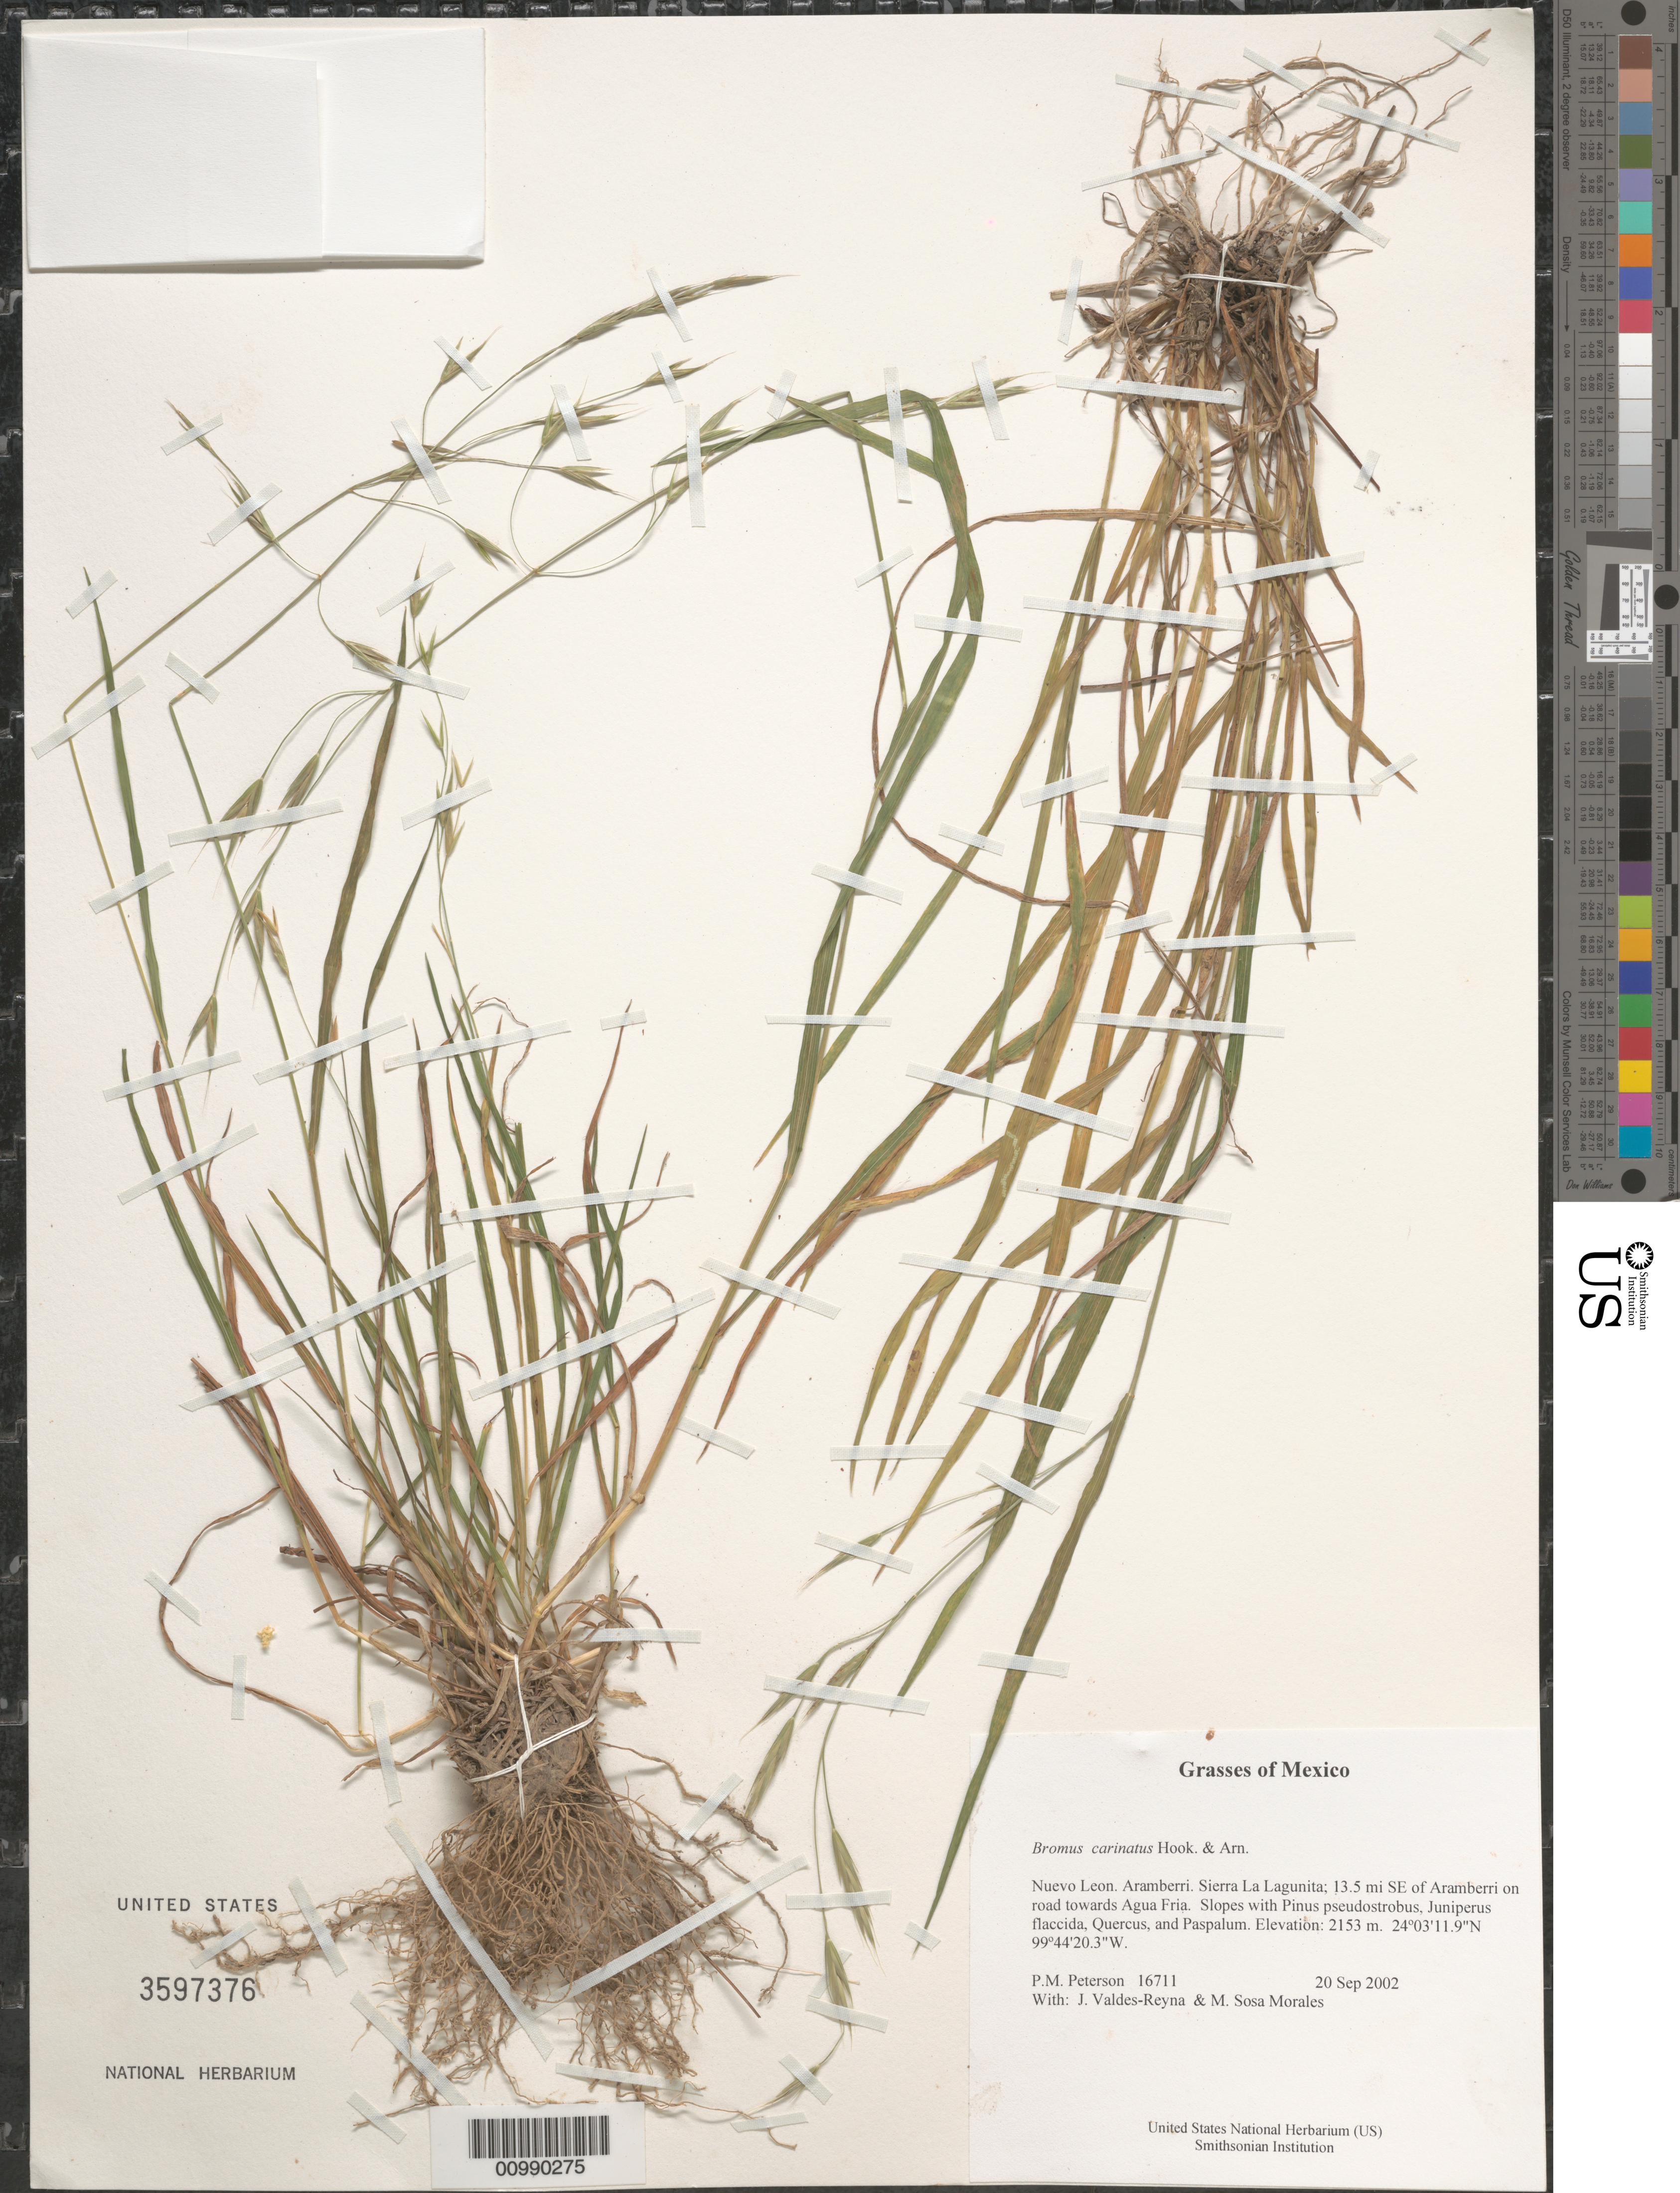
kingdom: Plantae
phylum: Tracheophyta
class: Liliopsida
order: Poales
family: Poaceae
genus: Bromus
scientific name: Bromus carinatus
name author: Hook. & Arn.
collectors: P. M. Peterson, J. Valdés-Reyna & M. Sosa Morales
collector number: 16711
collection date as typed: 20 Sep 2002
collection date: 2002-09-20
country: Mexico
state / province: Nuevo León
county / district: Aramberri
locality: Sierra La Lagunita; 13.5 mi SE of Aramberri on road towards Agua Fria. Slopes with Pinus pseudostrobus, Juniperus flaccida, Quercus, and Paspalum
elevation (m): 2153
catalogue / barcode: US 3597376